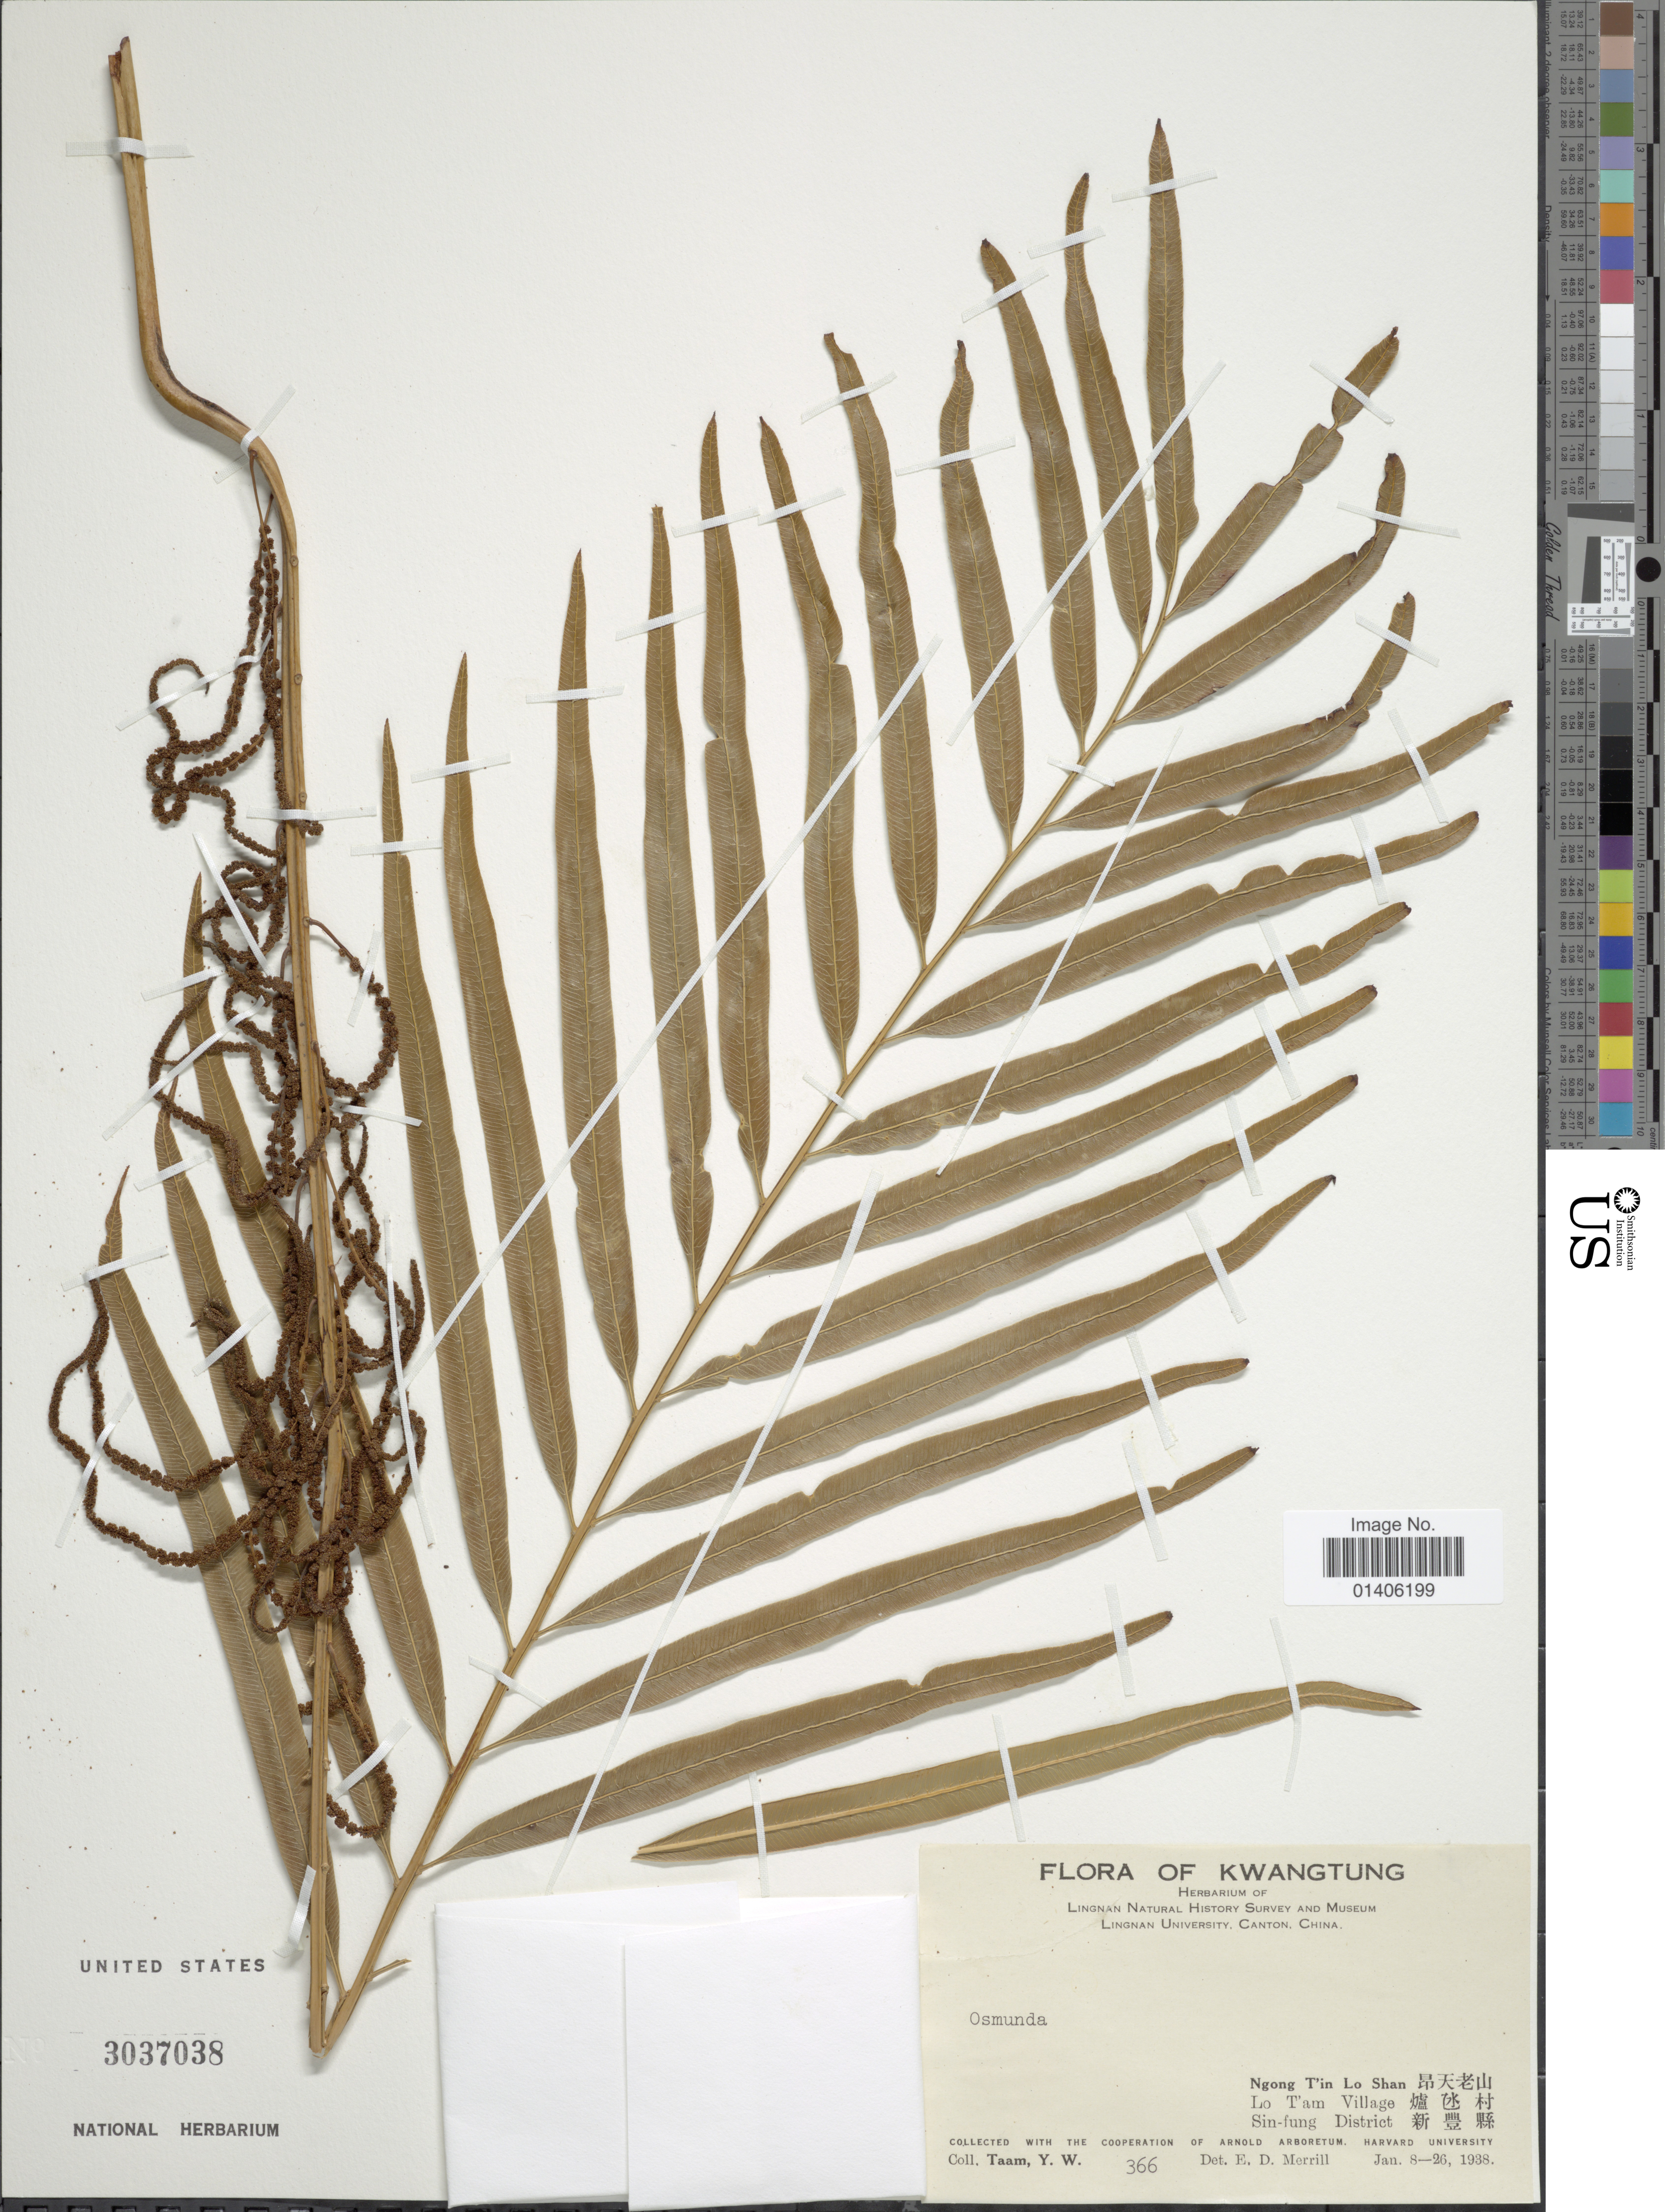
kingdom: Plantae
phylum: Tracheophyta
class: Polypodiopsida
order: Osmundales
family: Osmundaceae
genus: Osmunda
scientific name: Osmunda javanica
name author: Blume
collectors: Y. W. Taam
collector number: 366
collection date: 1938-01-08/1938-01-26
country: China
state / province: Guangdong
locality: Xinfeng County; Lo-Tam Village, Ngong T'in Lo Shan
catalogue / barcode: US 3037038